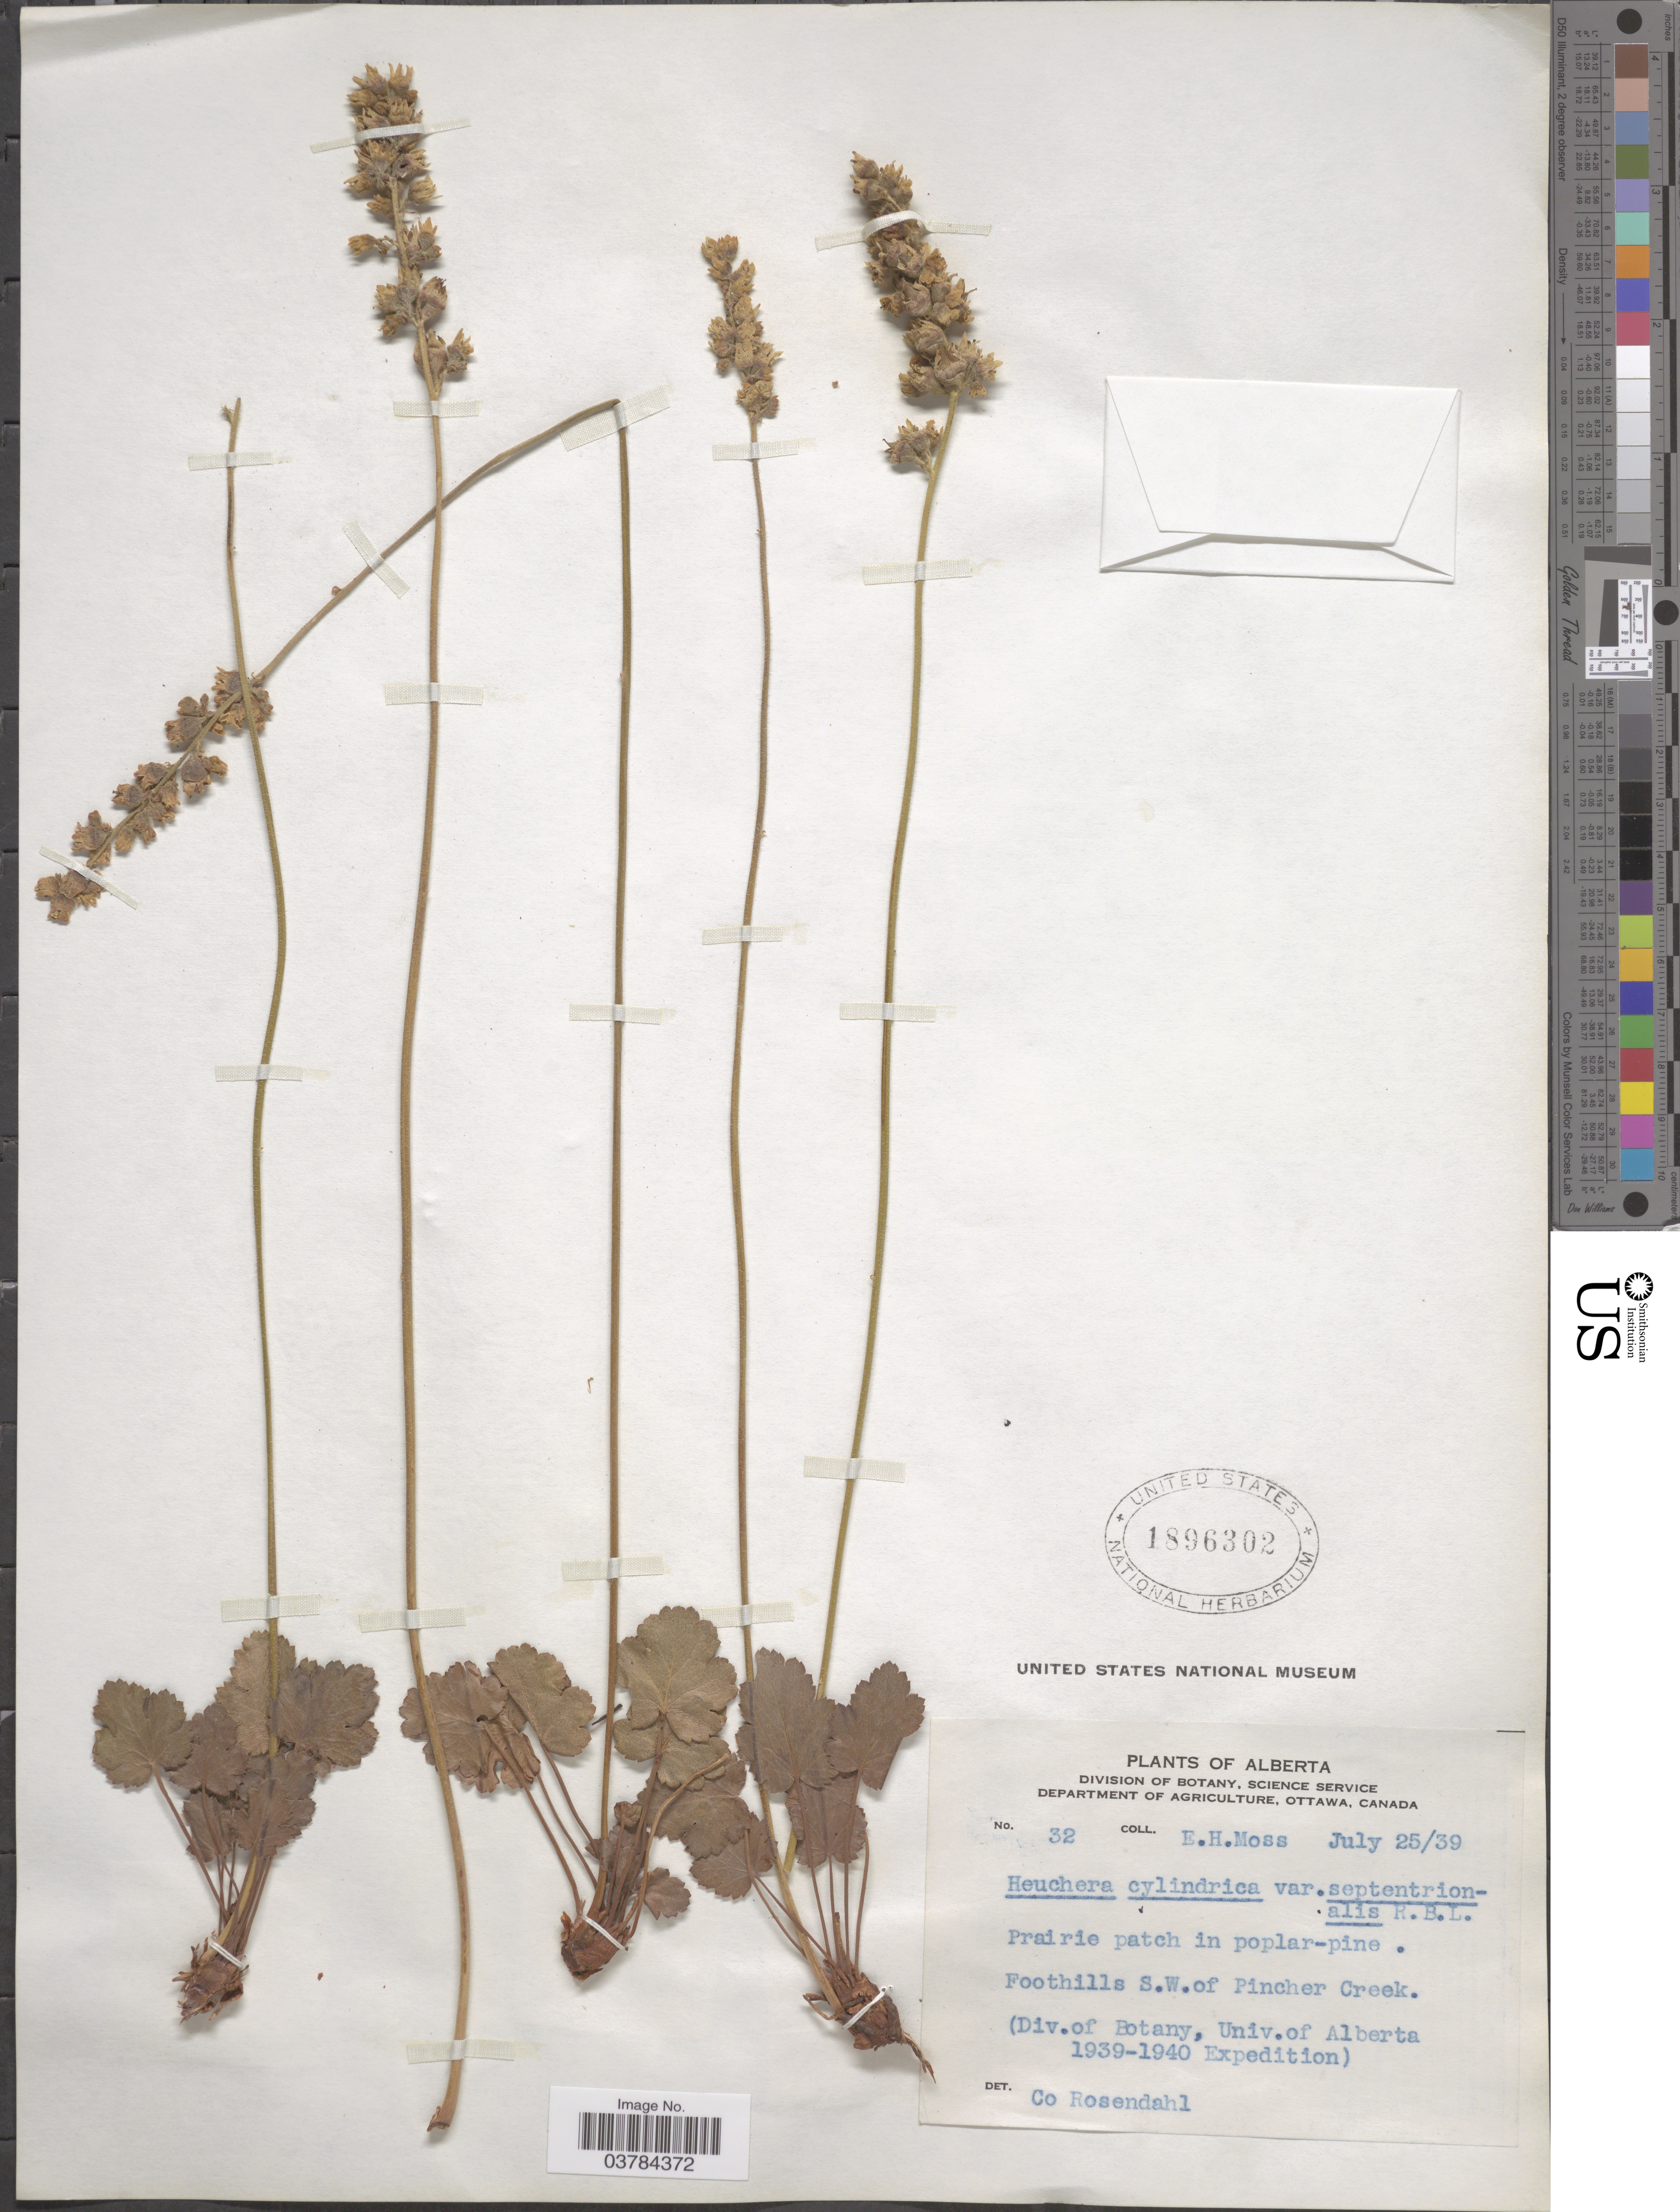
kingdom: Plantae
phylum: Tracheophyta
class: Magnoliopsida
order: Saxifragales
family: Saxifragaceae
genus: Heuchera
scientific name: Heuchera cylindrica var. septentrionalis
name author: Rosend. et al.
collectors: E. Moss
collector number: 32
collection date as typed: Transcribed d/m/y: 25/7/39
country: Canada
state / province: Alberta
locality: Foothills S.W. of Pincher Creek. (Div. of Botany, Univ. of Alberta 1939-1940 Expedition).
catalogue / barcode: US 1896302